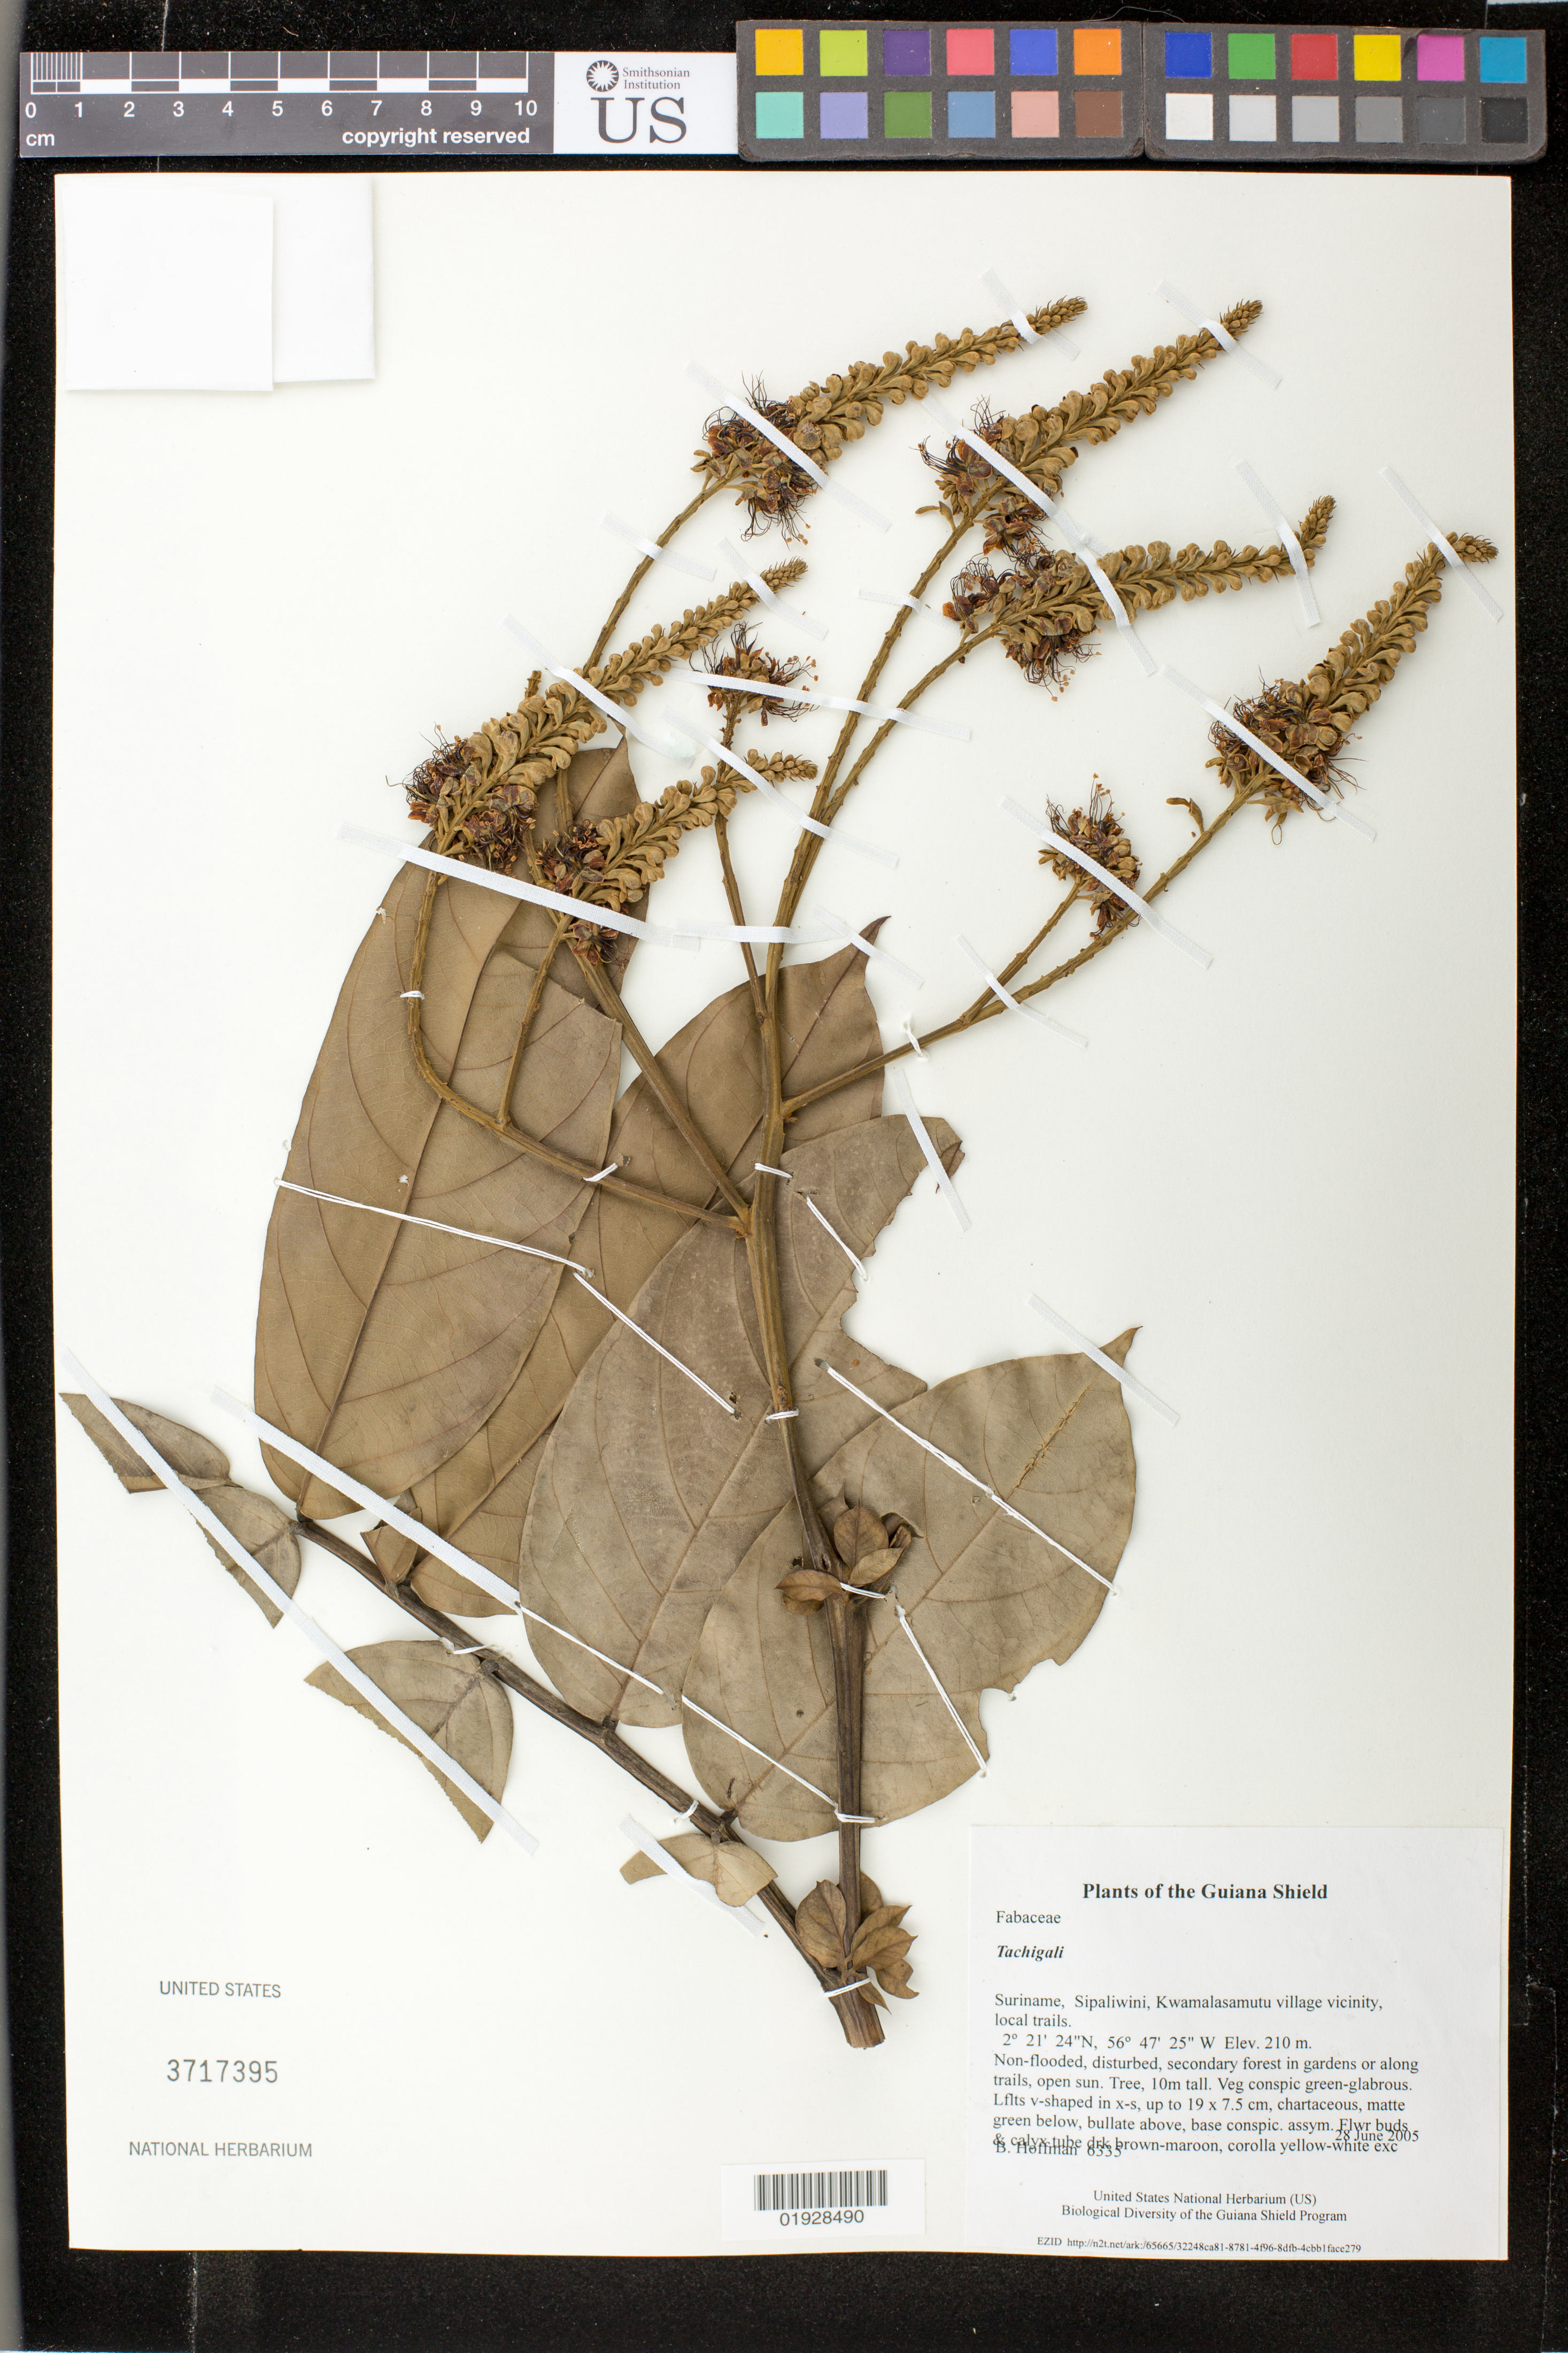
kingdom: Plantae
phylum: Tracheophyta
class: Magnoliopsida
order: Fabales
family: Fabaceae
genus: Tachigali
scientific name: Tachigali sp.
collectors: B. Hoffman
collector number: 6335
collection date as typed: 28 June 2005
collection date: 2005-06-28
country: Suriname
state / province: Sipaliwini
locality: Kwamalasamutu village vicinity, local trails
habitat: Non-flooded, disturbed, secondary forest in gardens or along trails, open sun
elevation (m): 210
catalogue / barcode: US 3717395